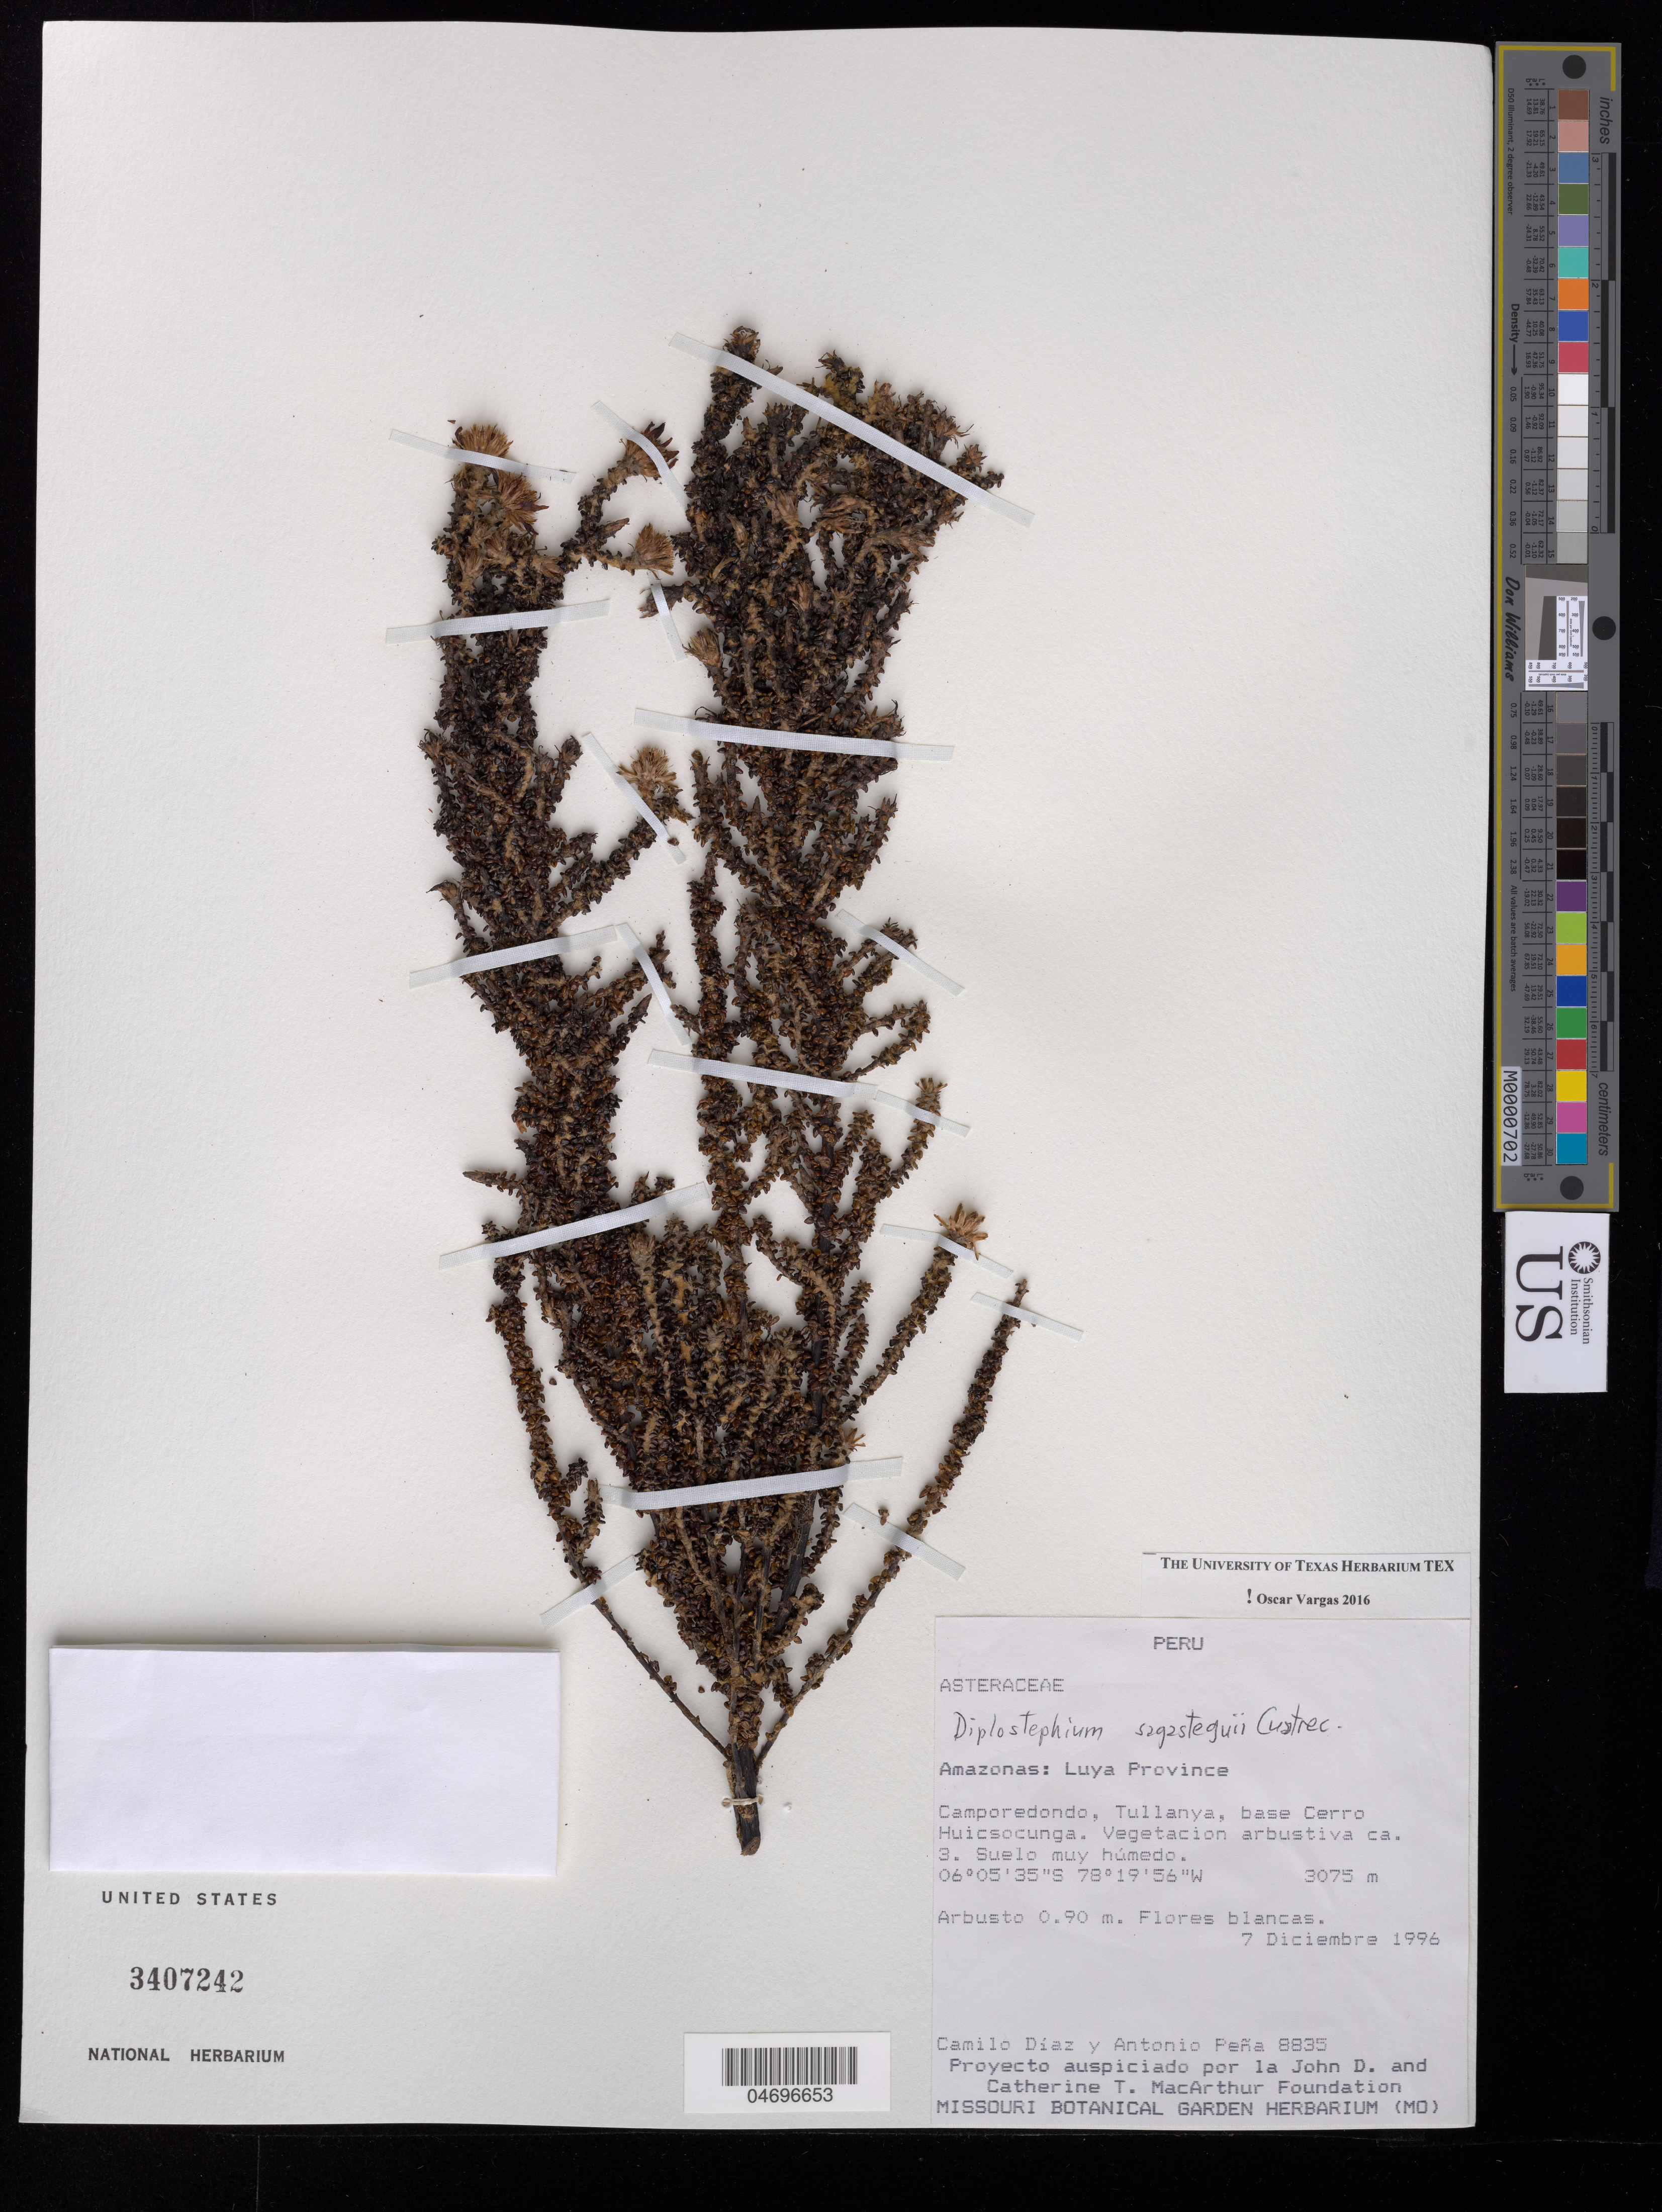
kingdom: Plantae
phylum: Tracheophyta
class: Magnoliopsida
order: Asterales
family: Asteraceae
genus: Diplostephium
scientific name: Diplostephium sagasteguii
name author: Cuatrec.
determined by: Vargas, Oscar M.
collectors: C. Díaz & A. Peña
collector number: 8835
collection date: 1996-12-07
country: Peru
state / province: Amazonas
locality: Luya Province, Camporedondo, Tullanya, Cerro, Hiuscocunga,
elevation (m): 3075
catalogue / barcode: US 3407242